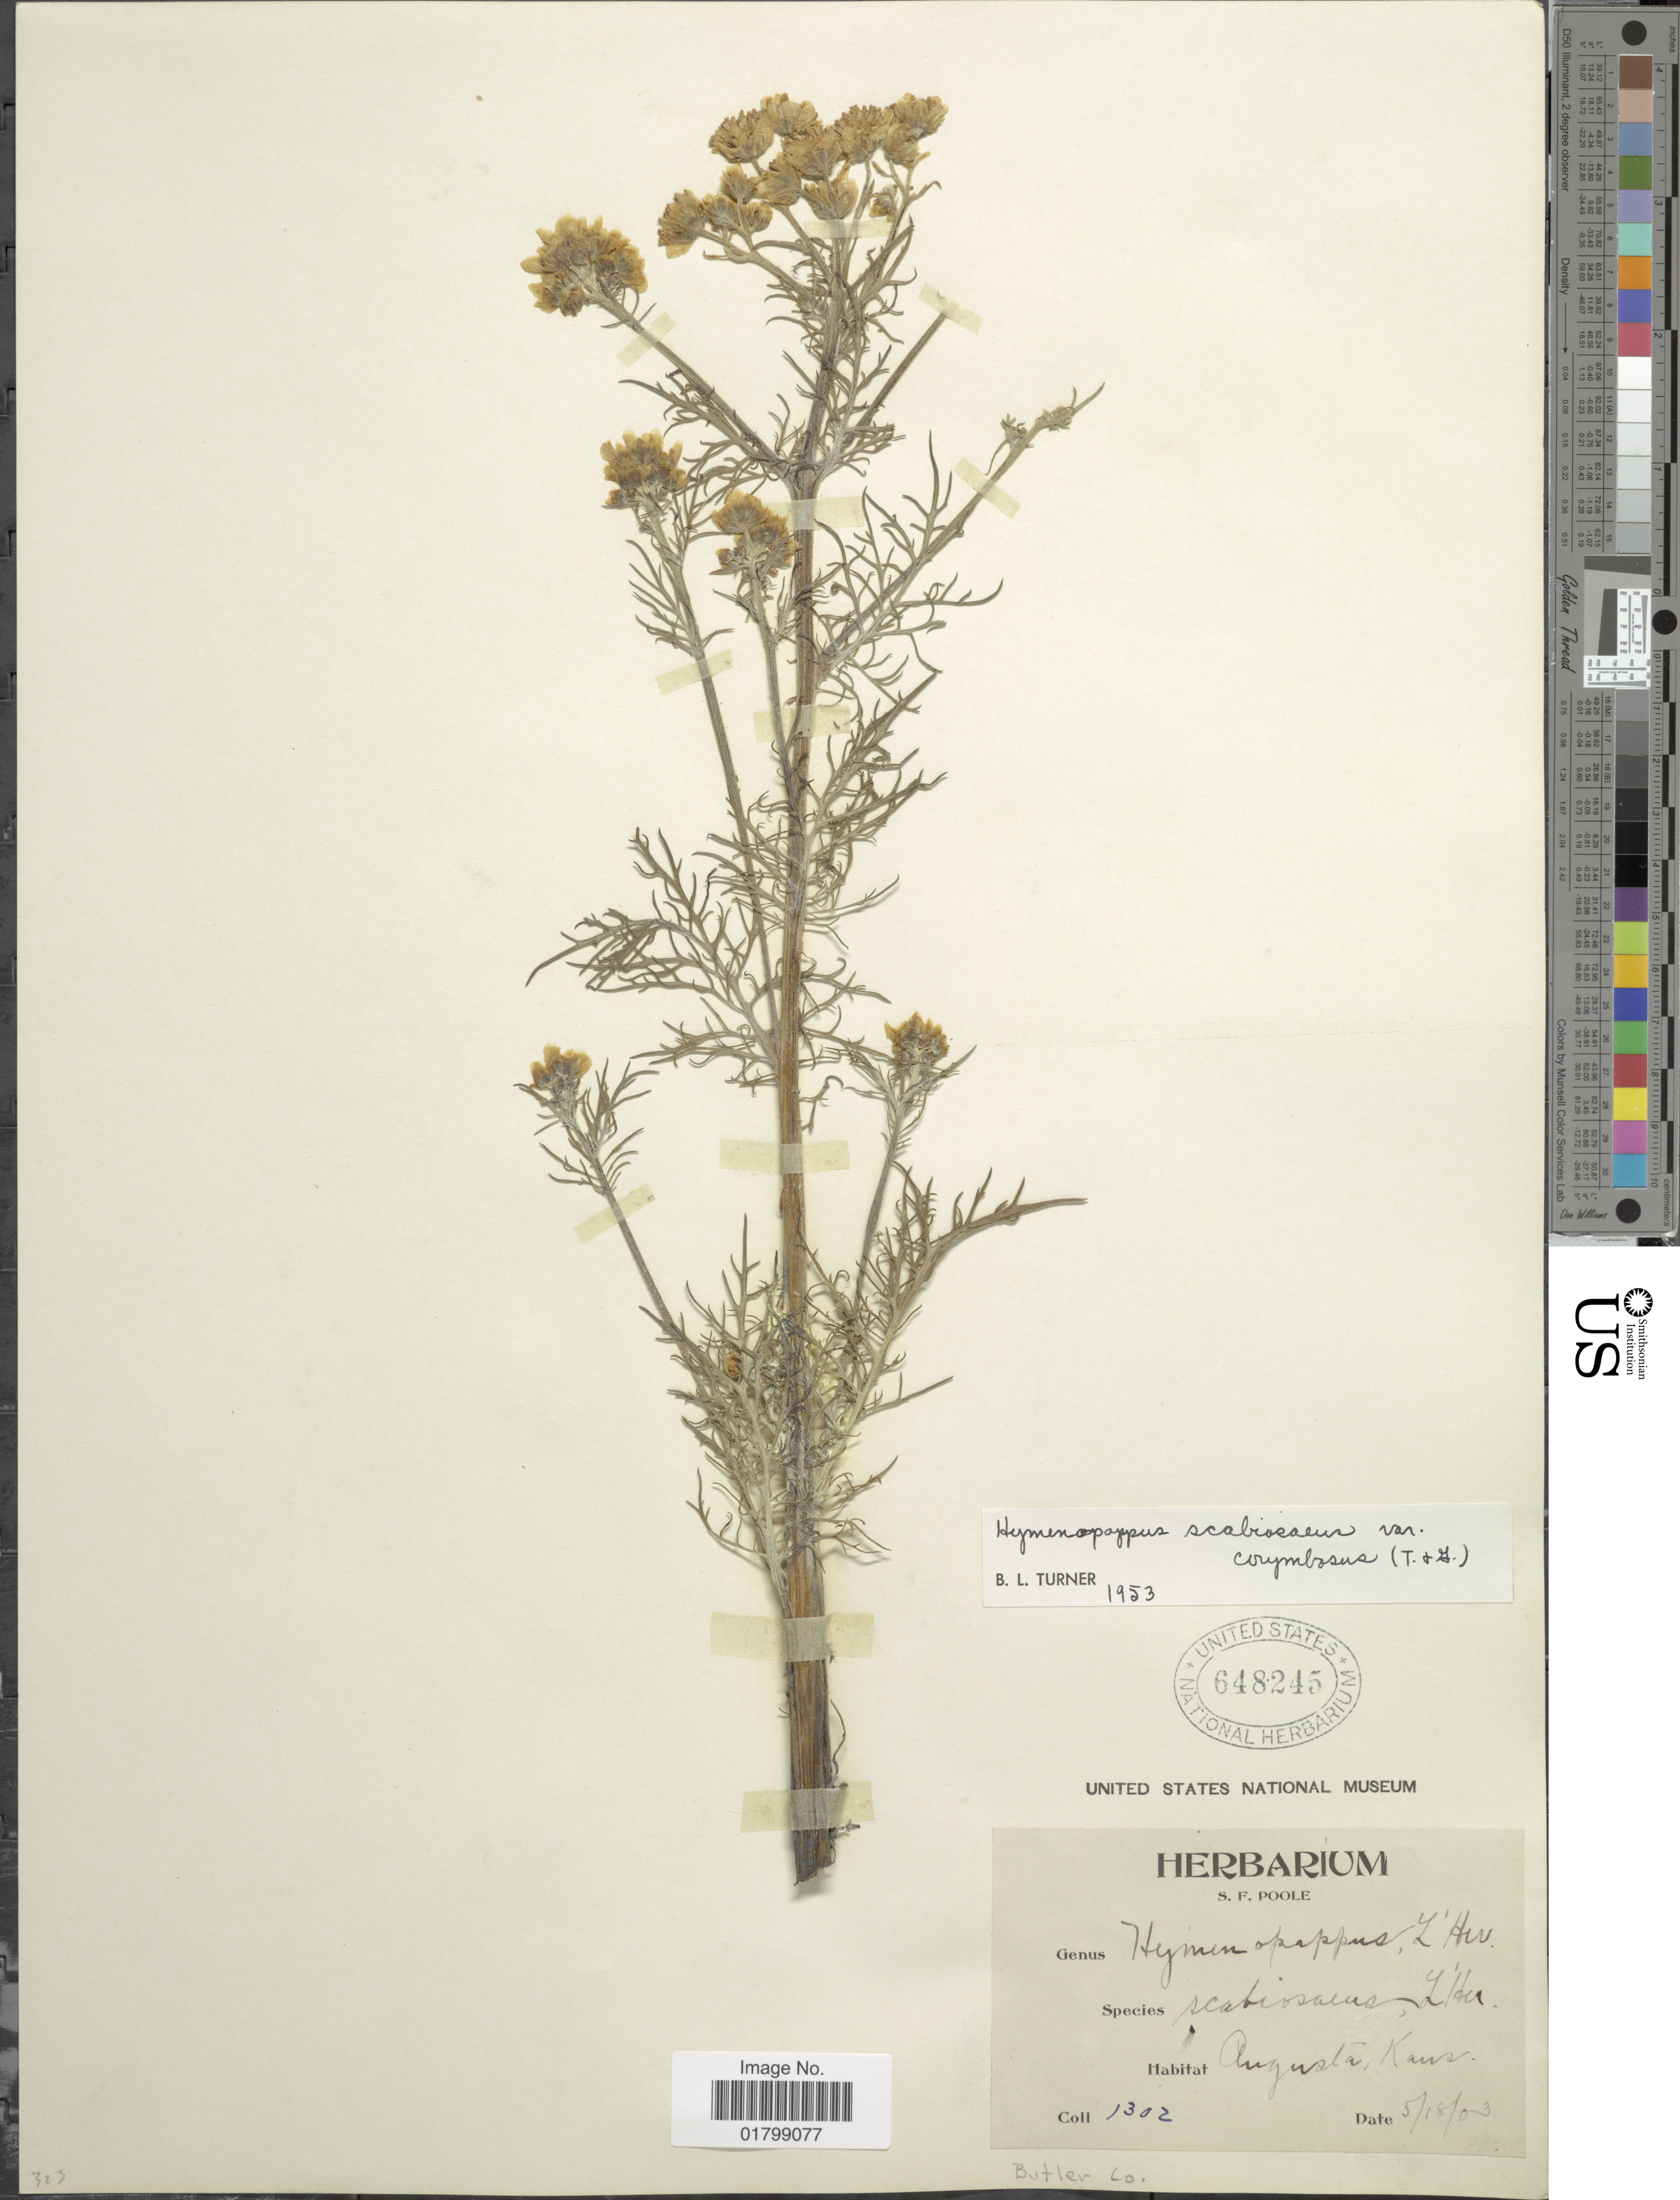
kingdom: Plantae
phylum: Tracheophyta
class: Magnoliopsida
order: Asterales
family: Asteraceae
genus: Hymenopappus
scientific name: Hymenopappus scabiosaeus var. corymbosus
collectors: S. F. Poole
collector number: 1302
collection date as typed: Transcribed d/m/y: 18/5/3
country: United States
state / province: Kansas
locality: Augusta, Butler Co.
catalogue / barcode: US 648245